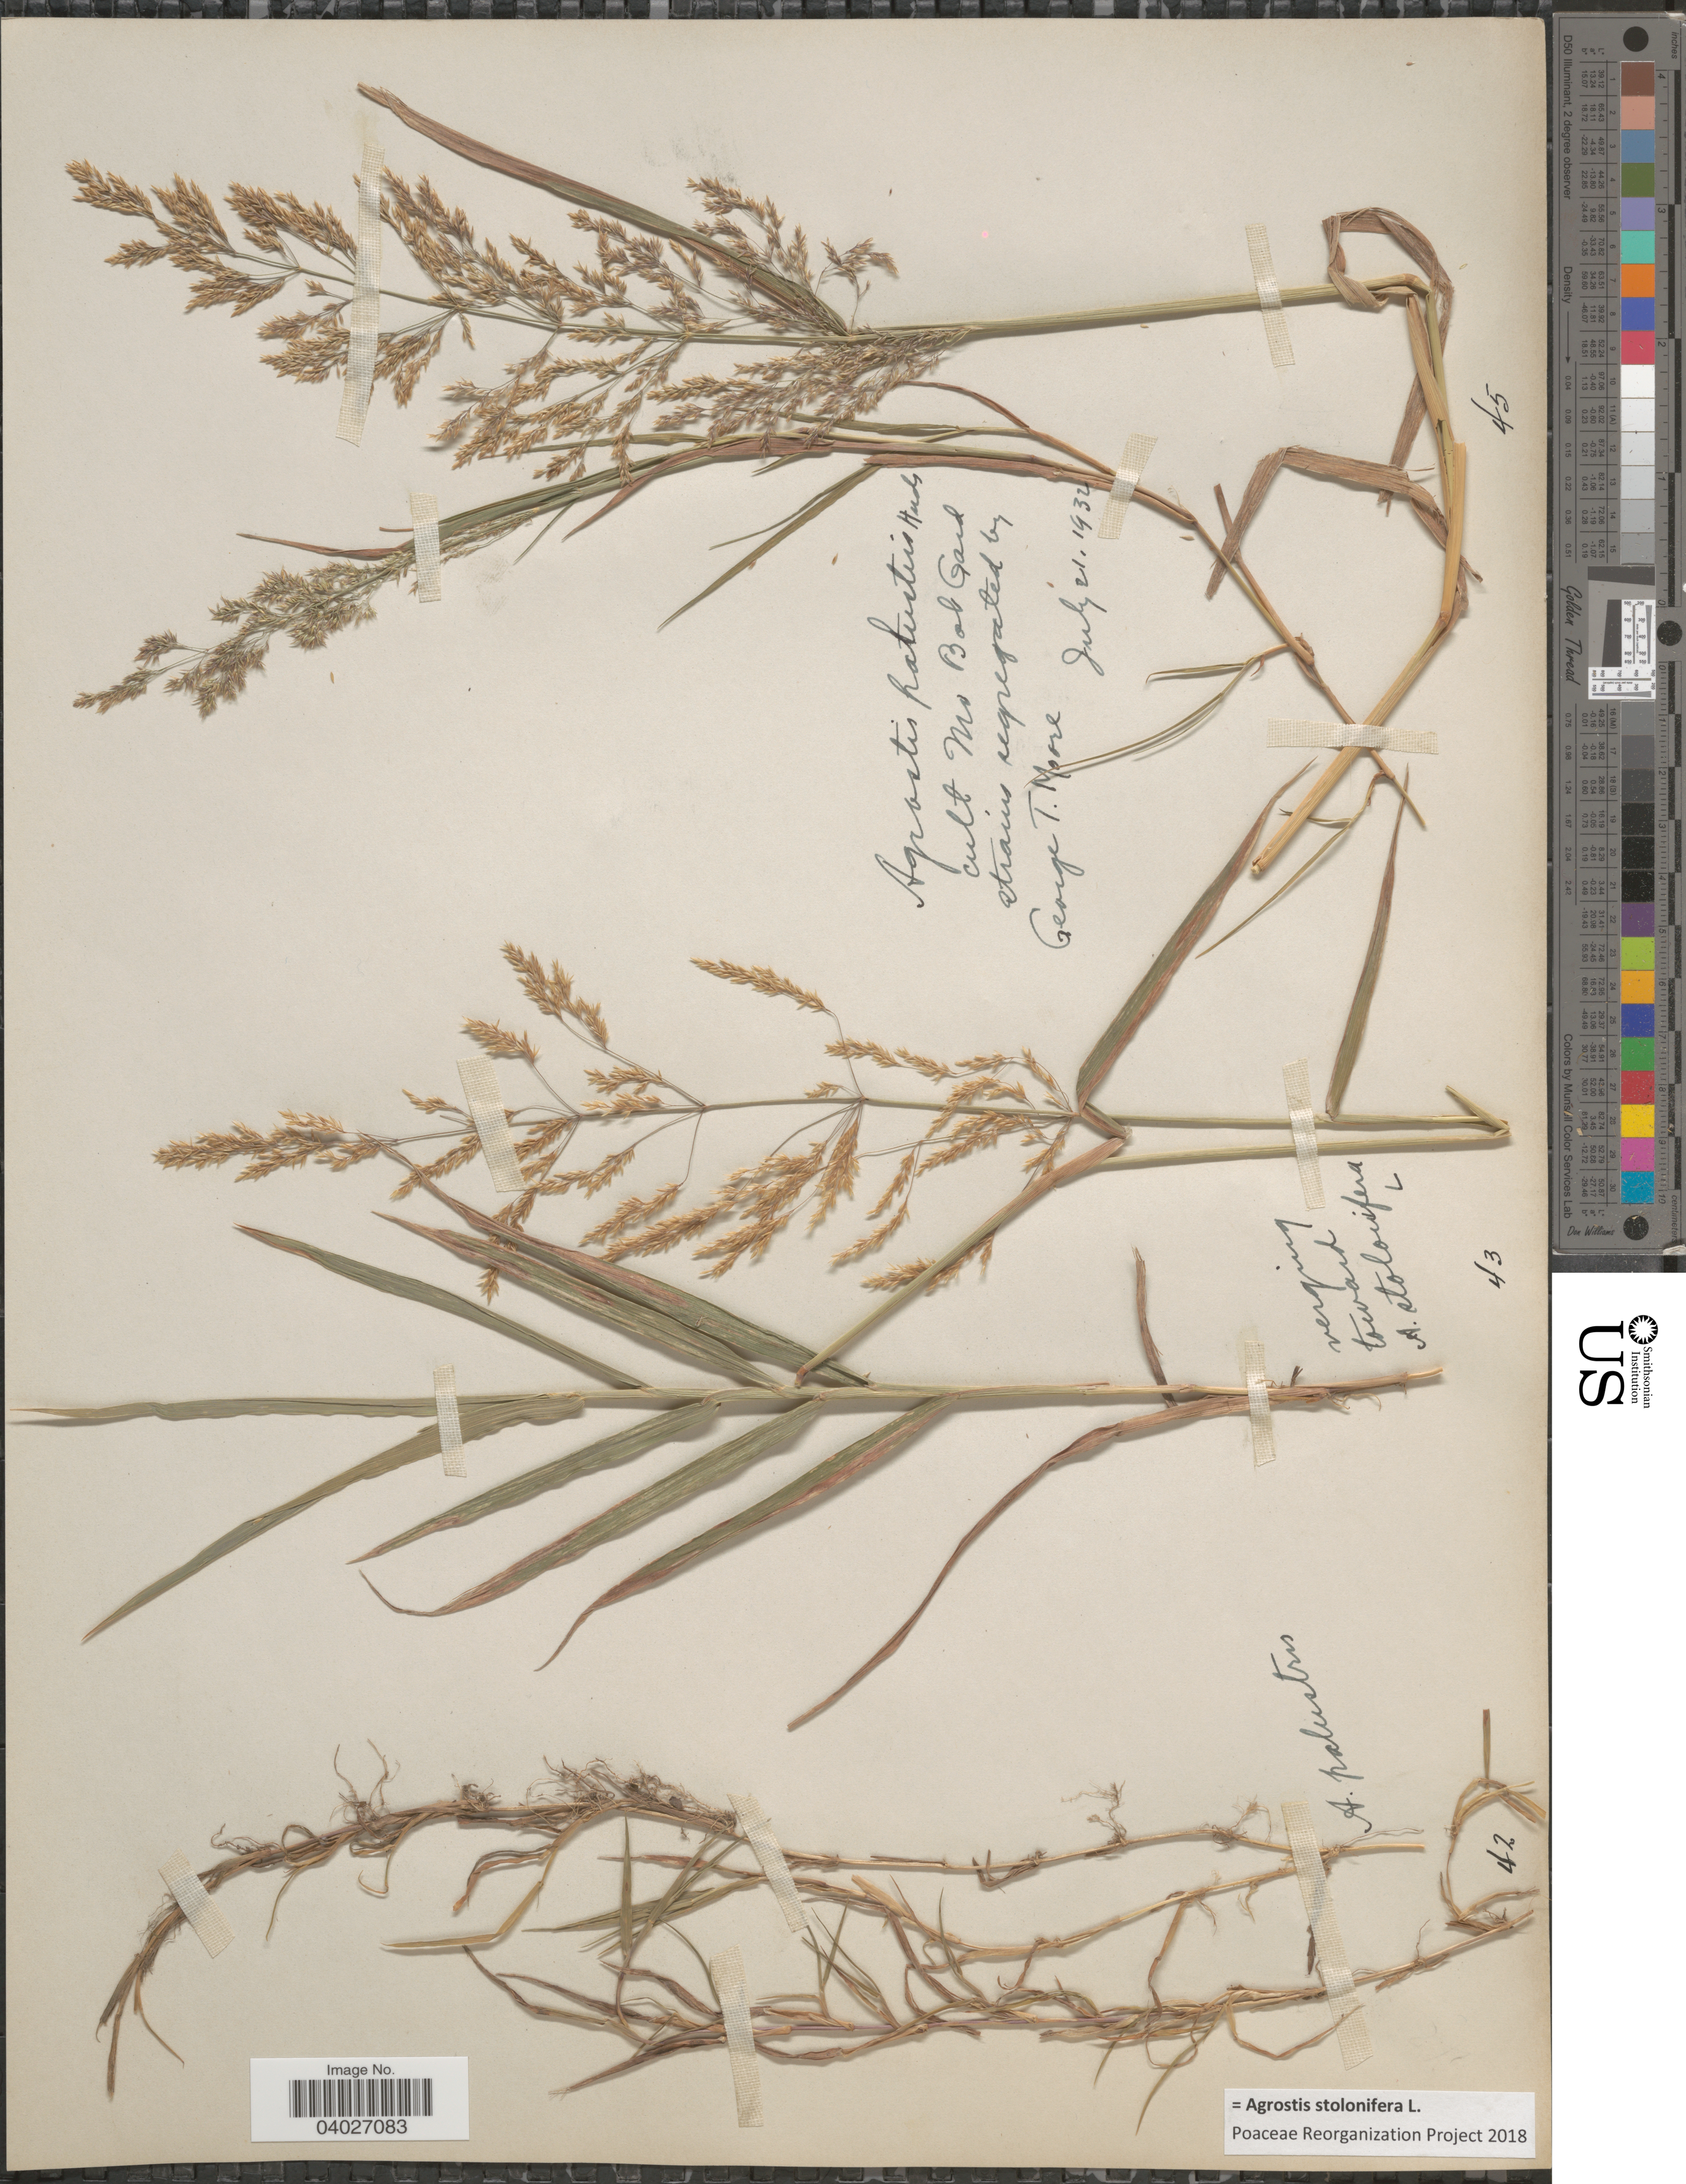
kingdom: Plantae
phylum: Tracheophyta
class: Liliopsida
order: Poales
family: Poaceae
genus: Agrostis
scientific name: Agrostis stolonifera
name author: L.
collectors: G. T. Moore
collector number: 45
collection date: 1932-07-21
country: United States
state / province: Missouri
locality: Mo Bot Gard.